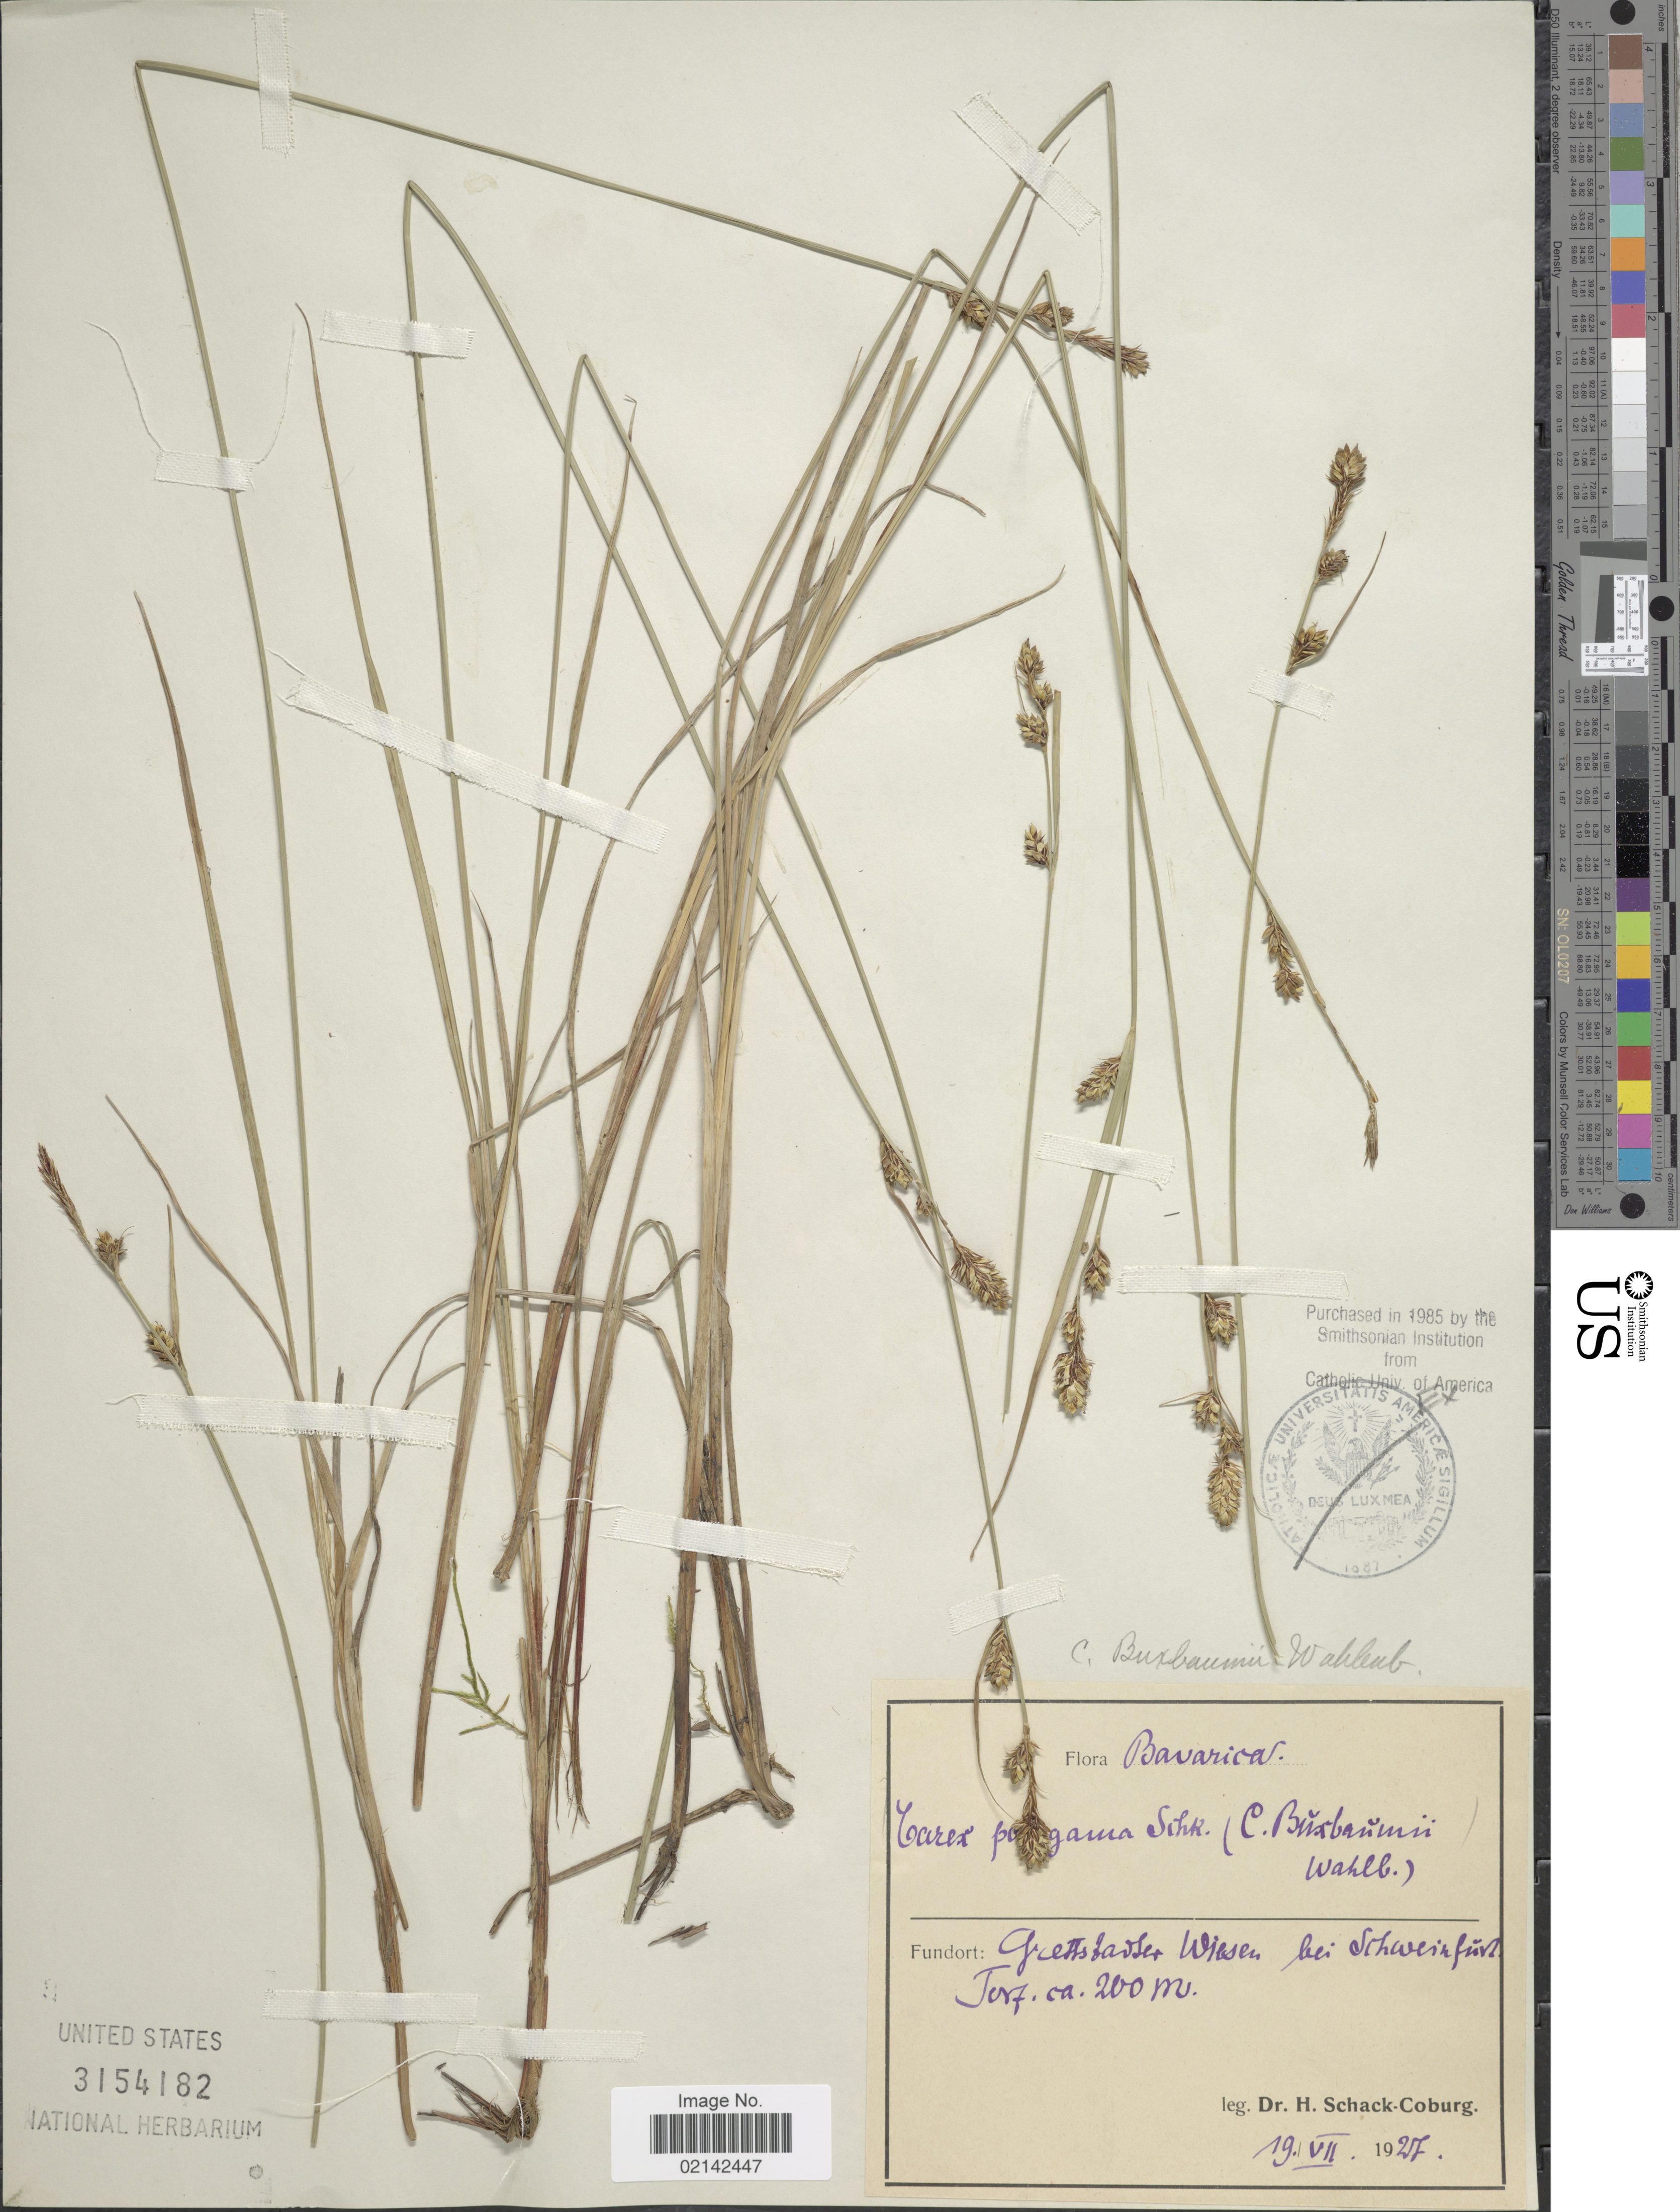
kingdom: Plantae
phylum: Tracheophyta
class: Liliopsida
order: Poales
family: Cyperaceae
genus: Carex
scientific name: Carex buxbaumii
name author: Wahlenb.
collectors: H. Schack-Coburg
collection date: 1927-07-19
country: Germany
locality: Bavarica, Fundort Grettsfadser Wiesen bei Schweinfurt Torf [interpreted]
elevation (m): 200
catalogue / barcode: US 3154182